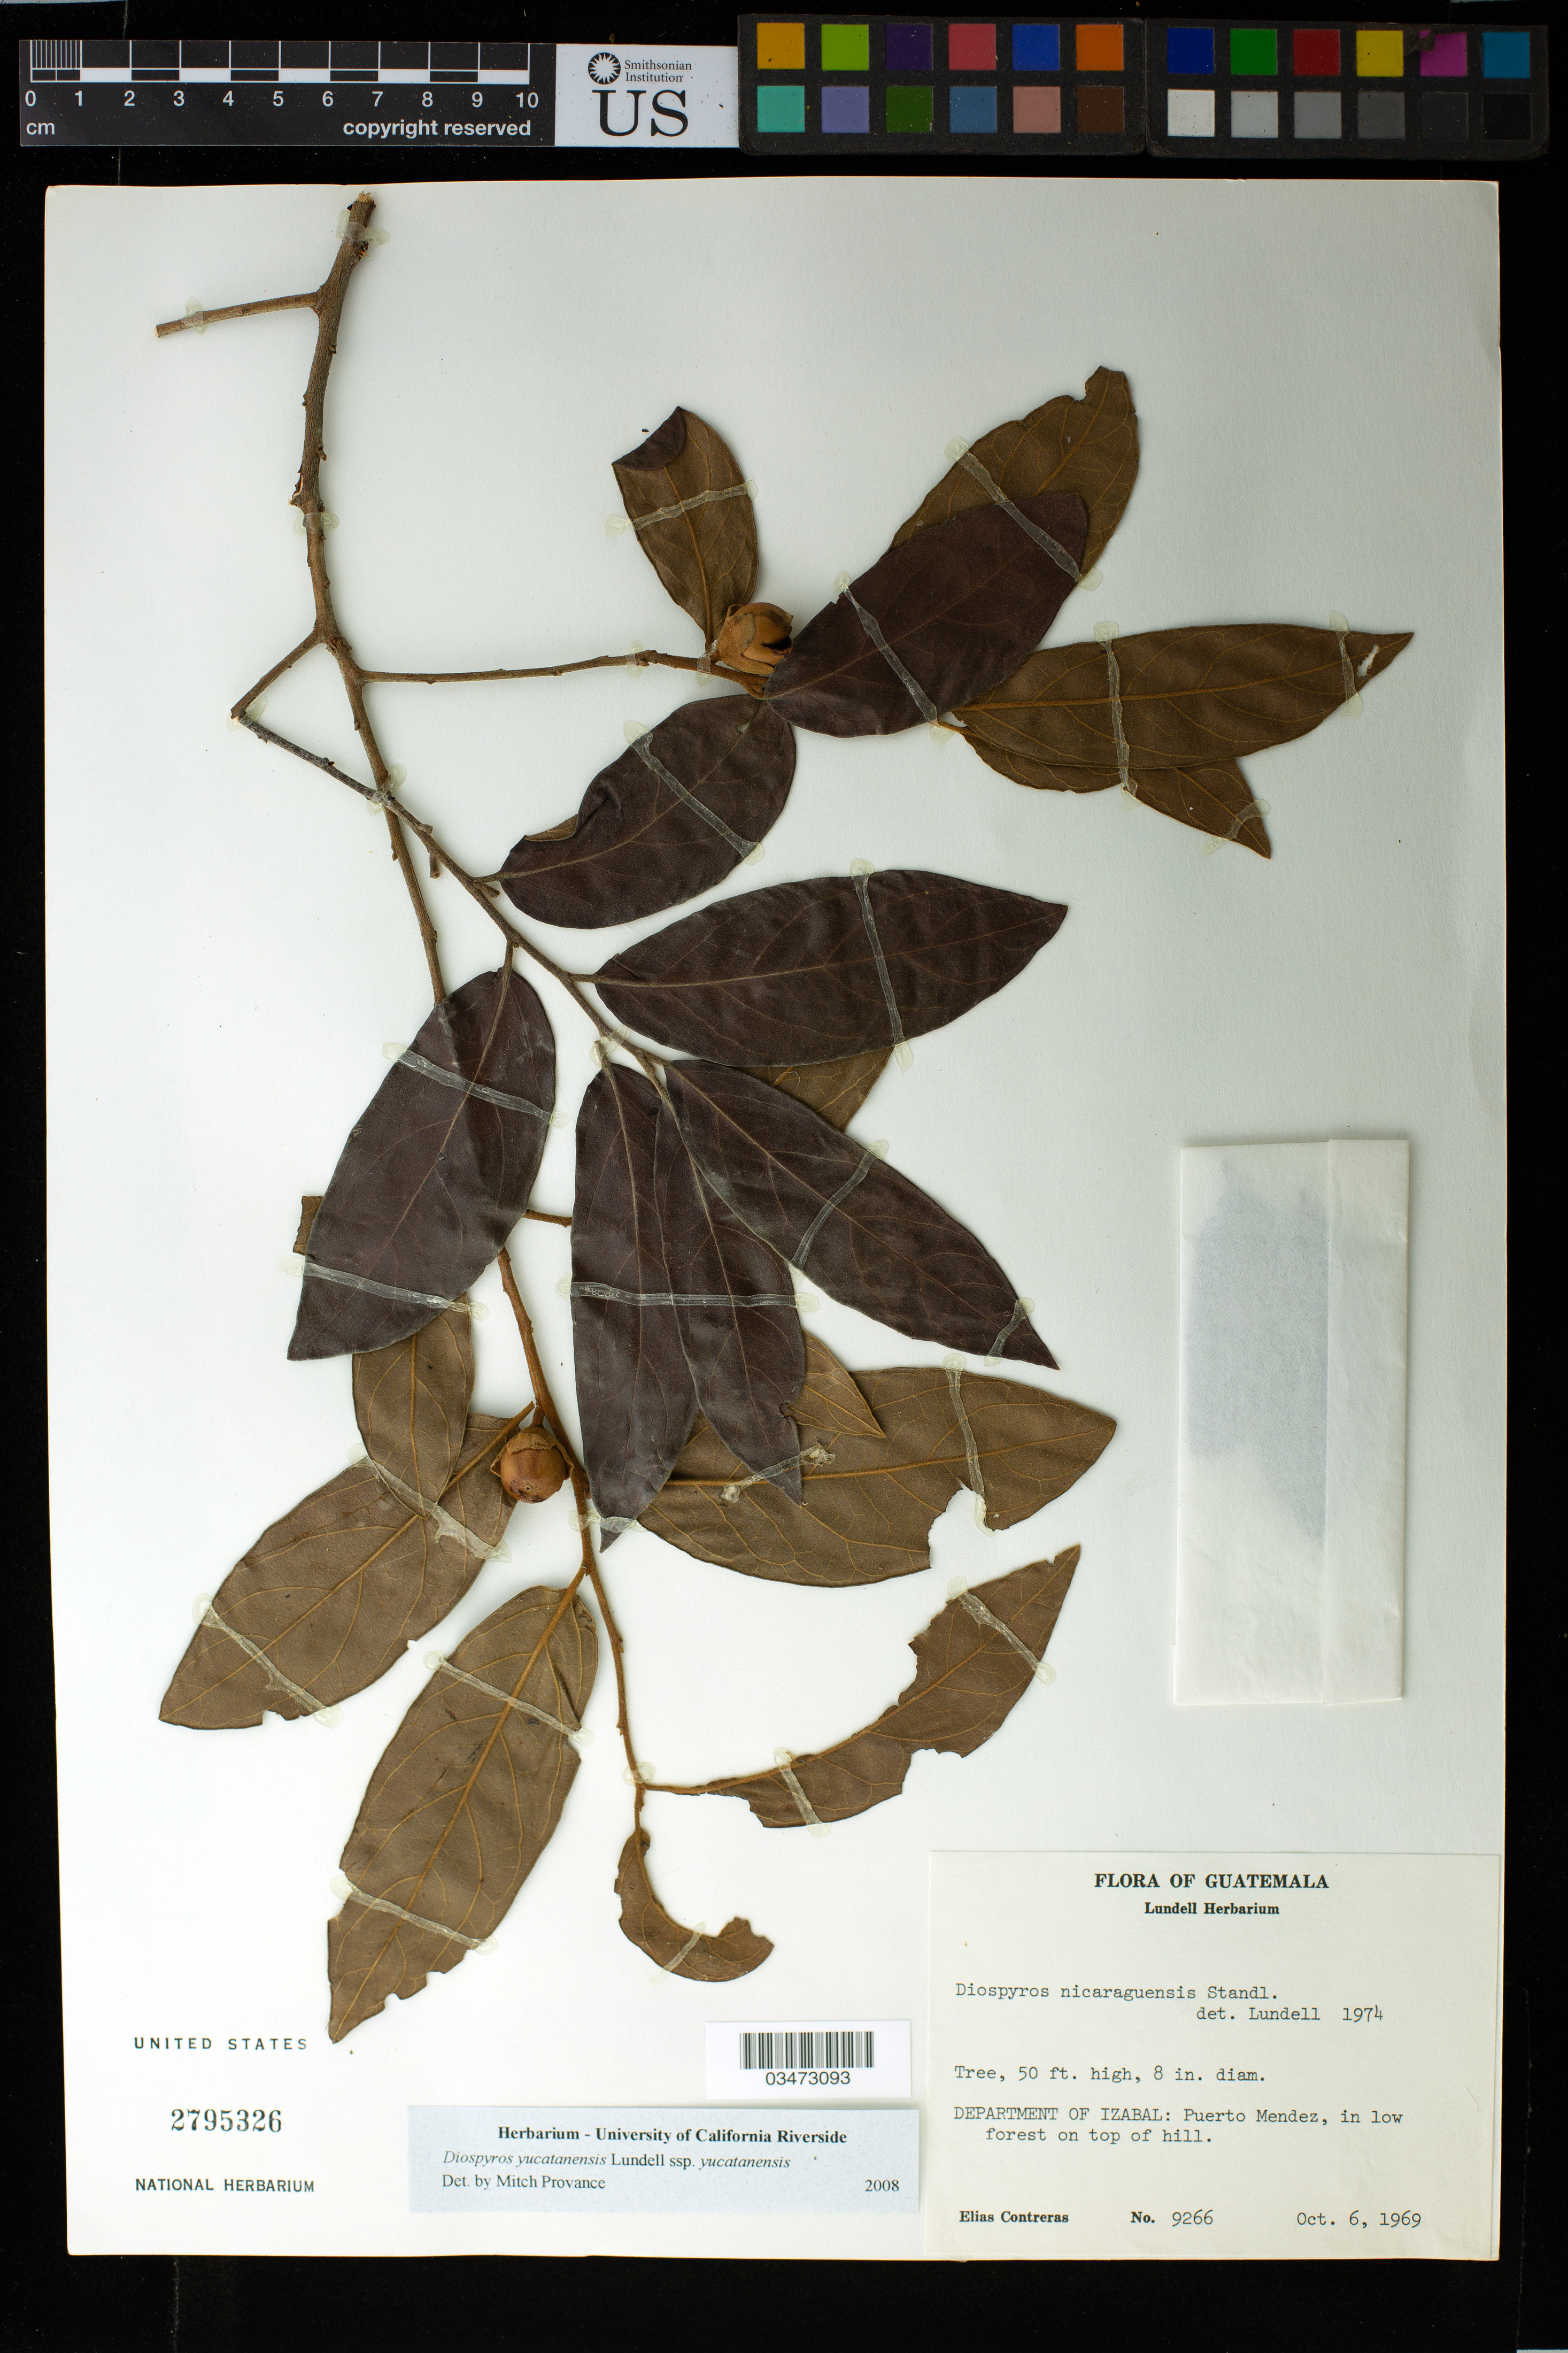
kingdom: Plantae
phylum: Tracheophyta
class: Magnoliopsida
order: Ericales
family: Ebenaceae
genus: Diospyros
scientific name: Diospyros yucatanensis subsp. yucatanensis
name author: Lundell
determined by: Provance, M. C.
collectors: E. Contreras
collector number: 9266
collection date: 1969-10-06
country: Guatemala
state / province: Izabal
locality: Dept. Izabal, Puerto Mendez, in low forest on top of hill.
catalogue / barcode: US 2795326